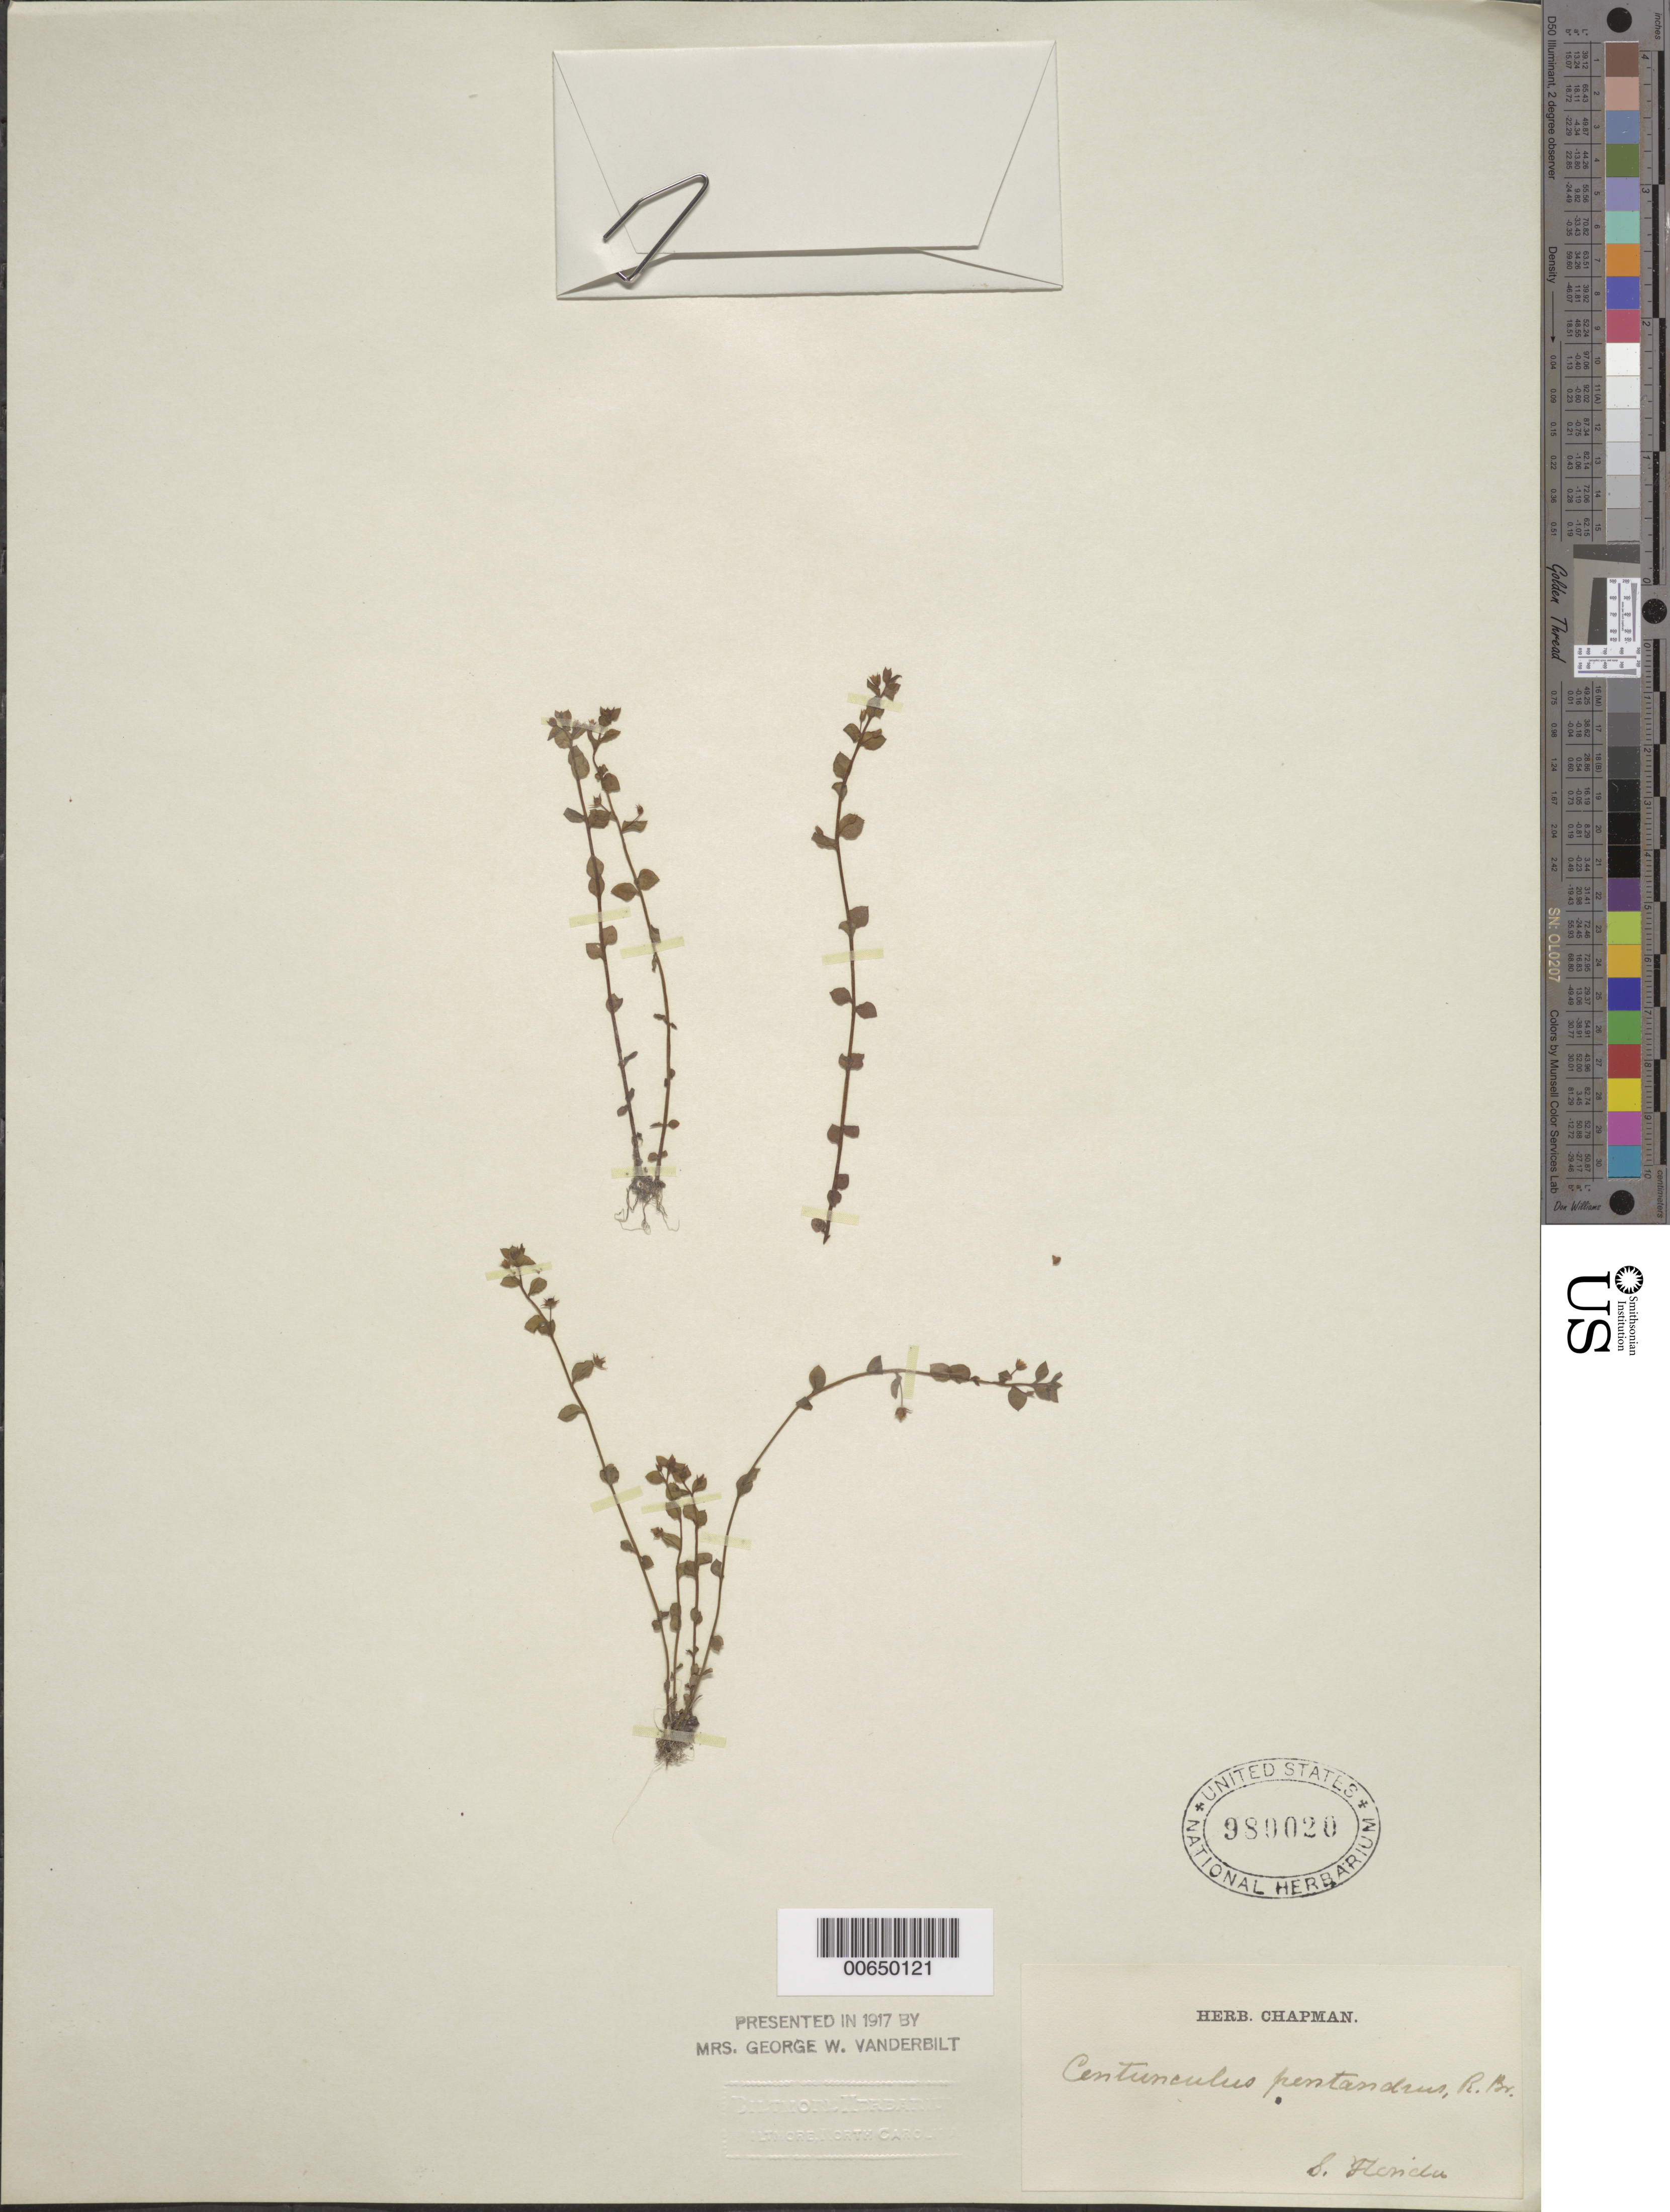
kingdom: Plantae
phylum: Tracheophyta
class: Magnoliopsida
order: Ericales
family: Primulaceae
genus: Anagallis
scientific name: Anagallis minima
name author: (L.) E.H.L. Krause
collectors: A. W. Chapman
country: United States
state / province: Florida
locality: S. Florida.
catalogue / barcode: US 980020